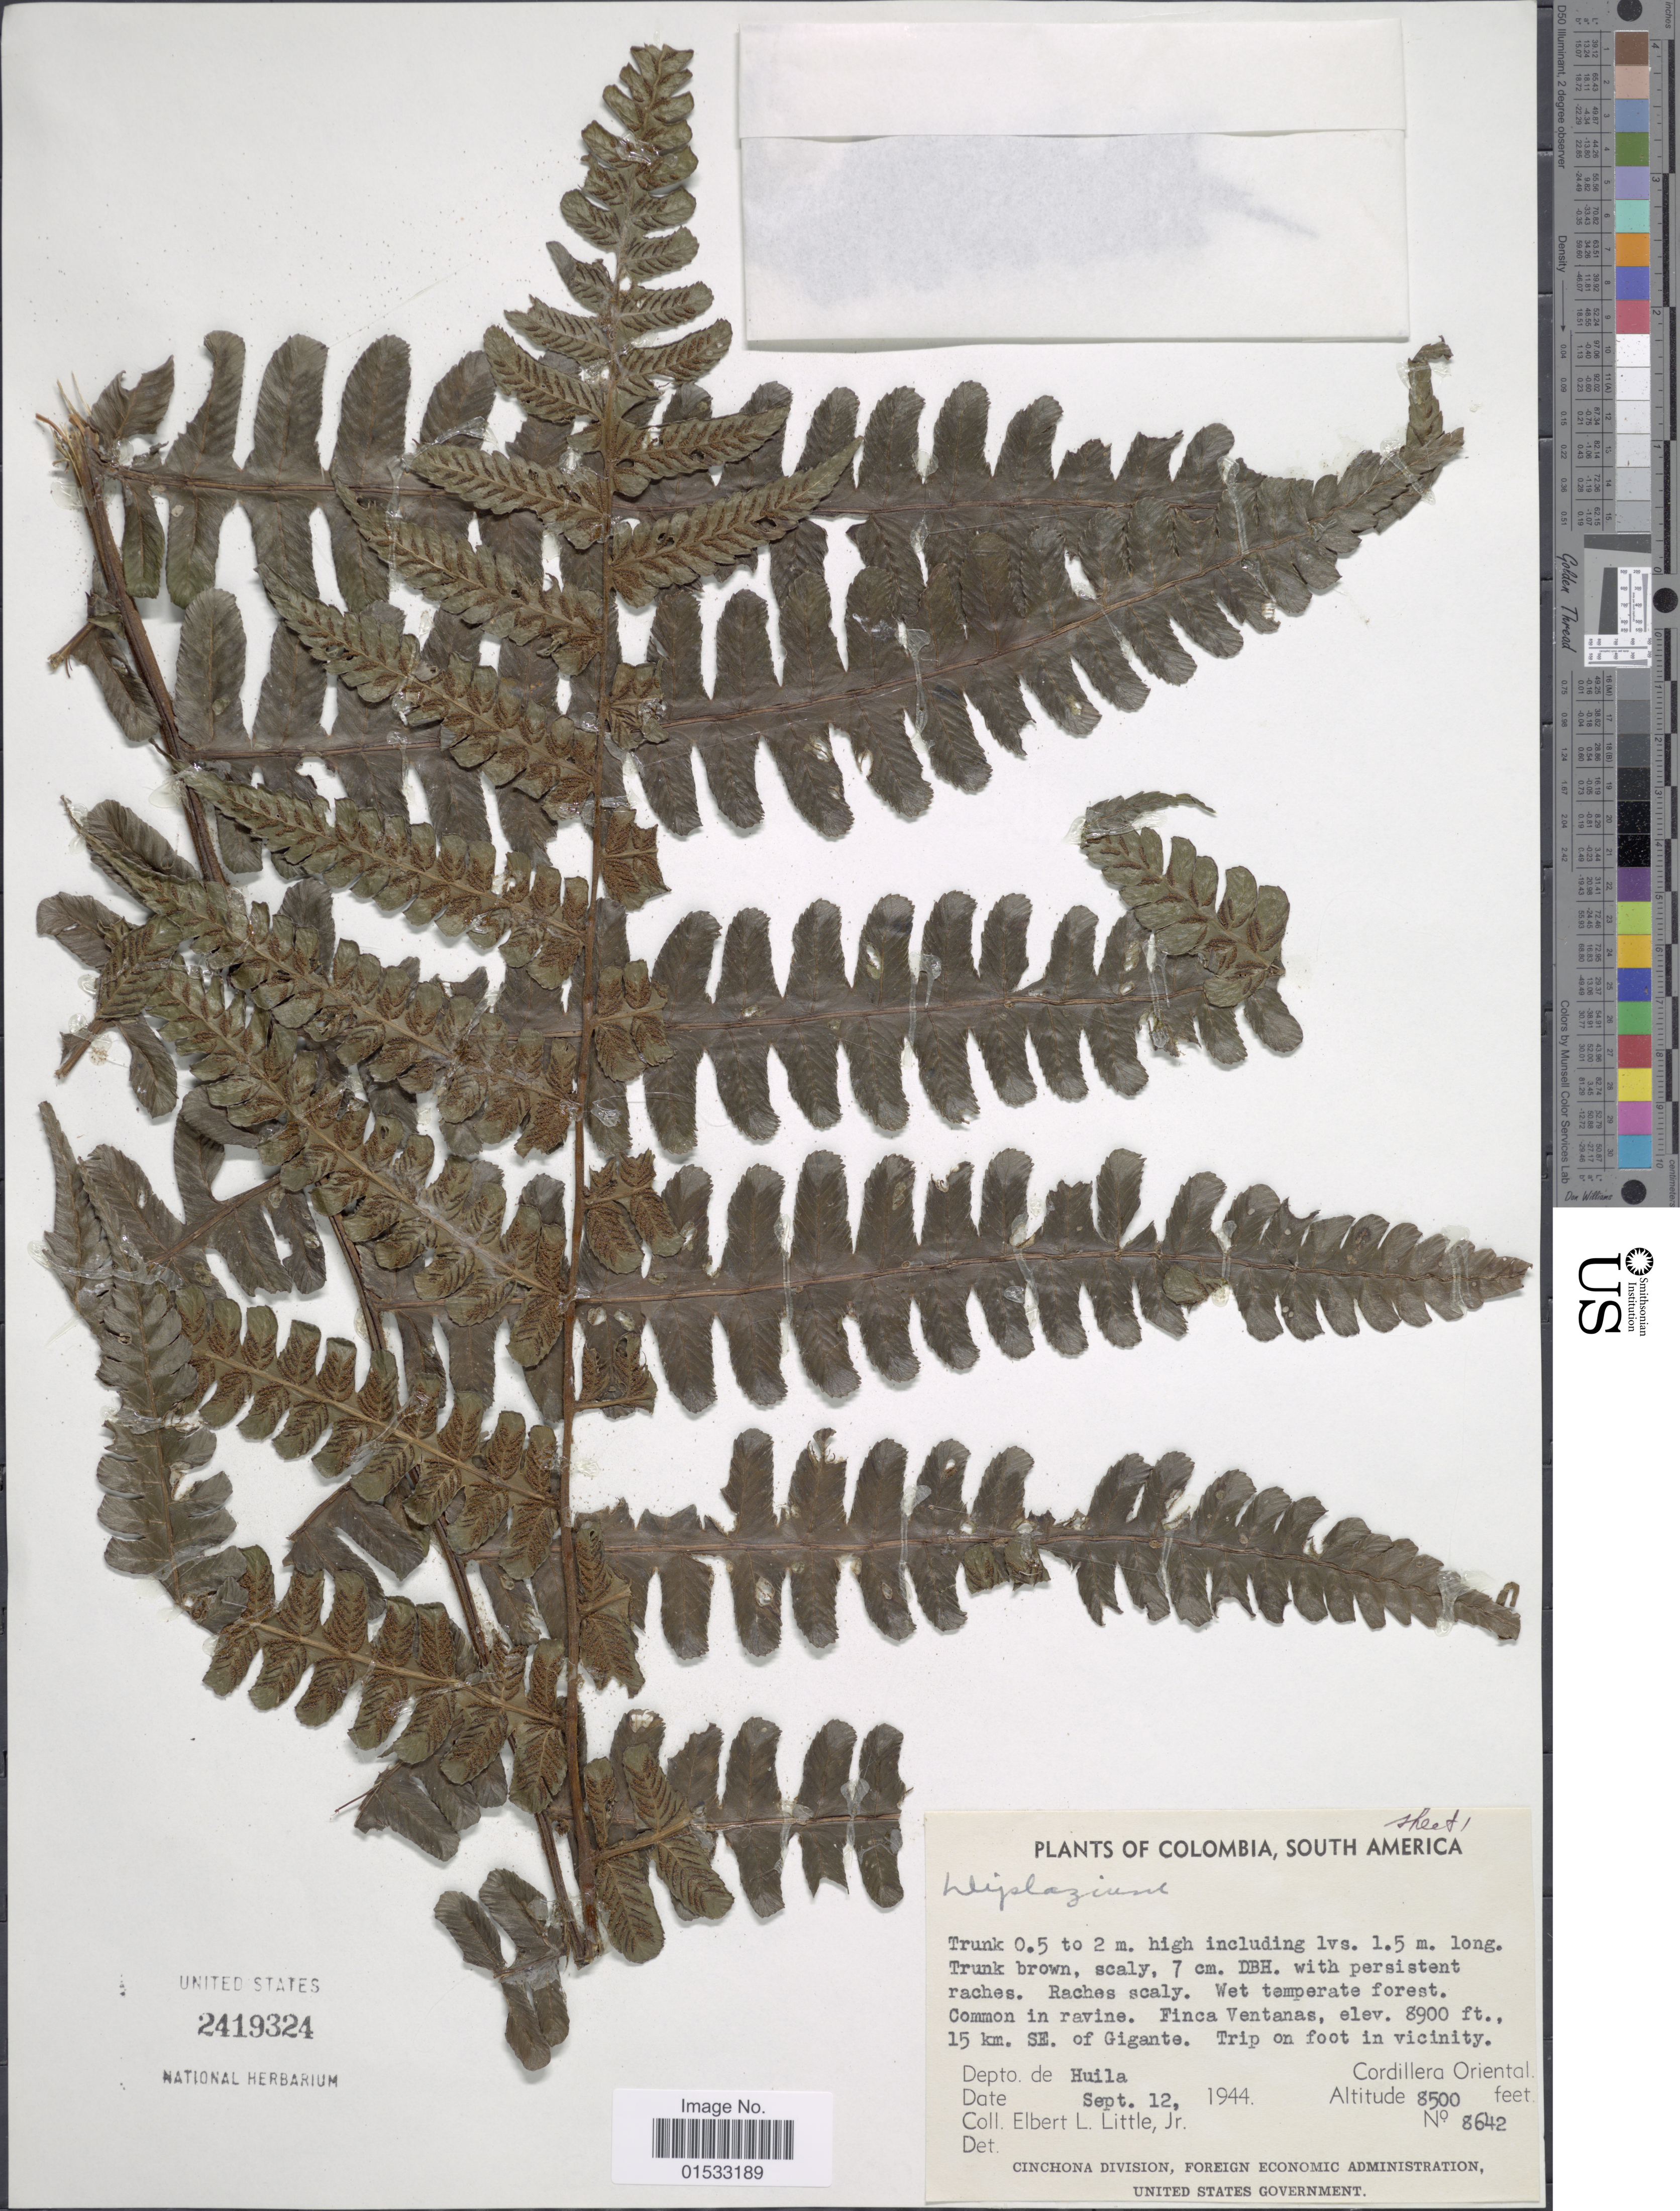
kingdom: Plantae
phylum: Tracheophyta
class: Polypodiopsida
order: Polypodiales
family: Athyriaceae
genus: Diplazium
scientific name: Diplazium subnudum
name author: H. Karst.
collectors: E. L. Little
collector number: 8642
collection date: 1944-09-12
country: Colombia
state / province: Huila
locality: South America, Finca Ventanas, 15 km. SE. of Gigante, Cordillera Oriental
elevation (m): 2591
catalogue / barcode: US 2419324